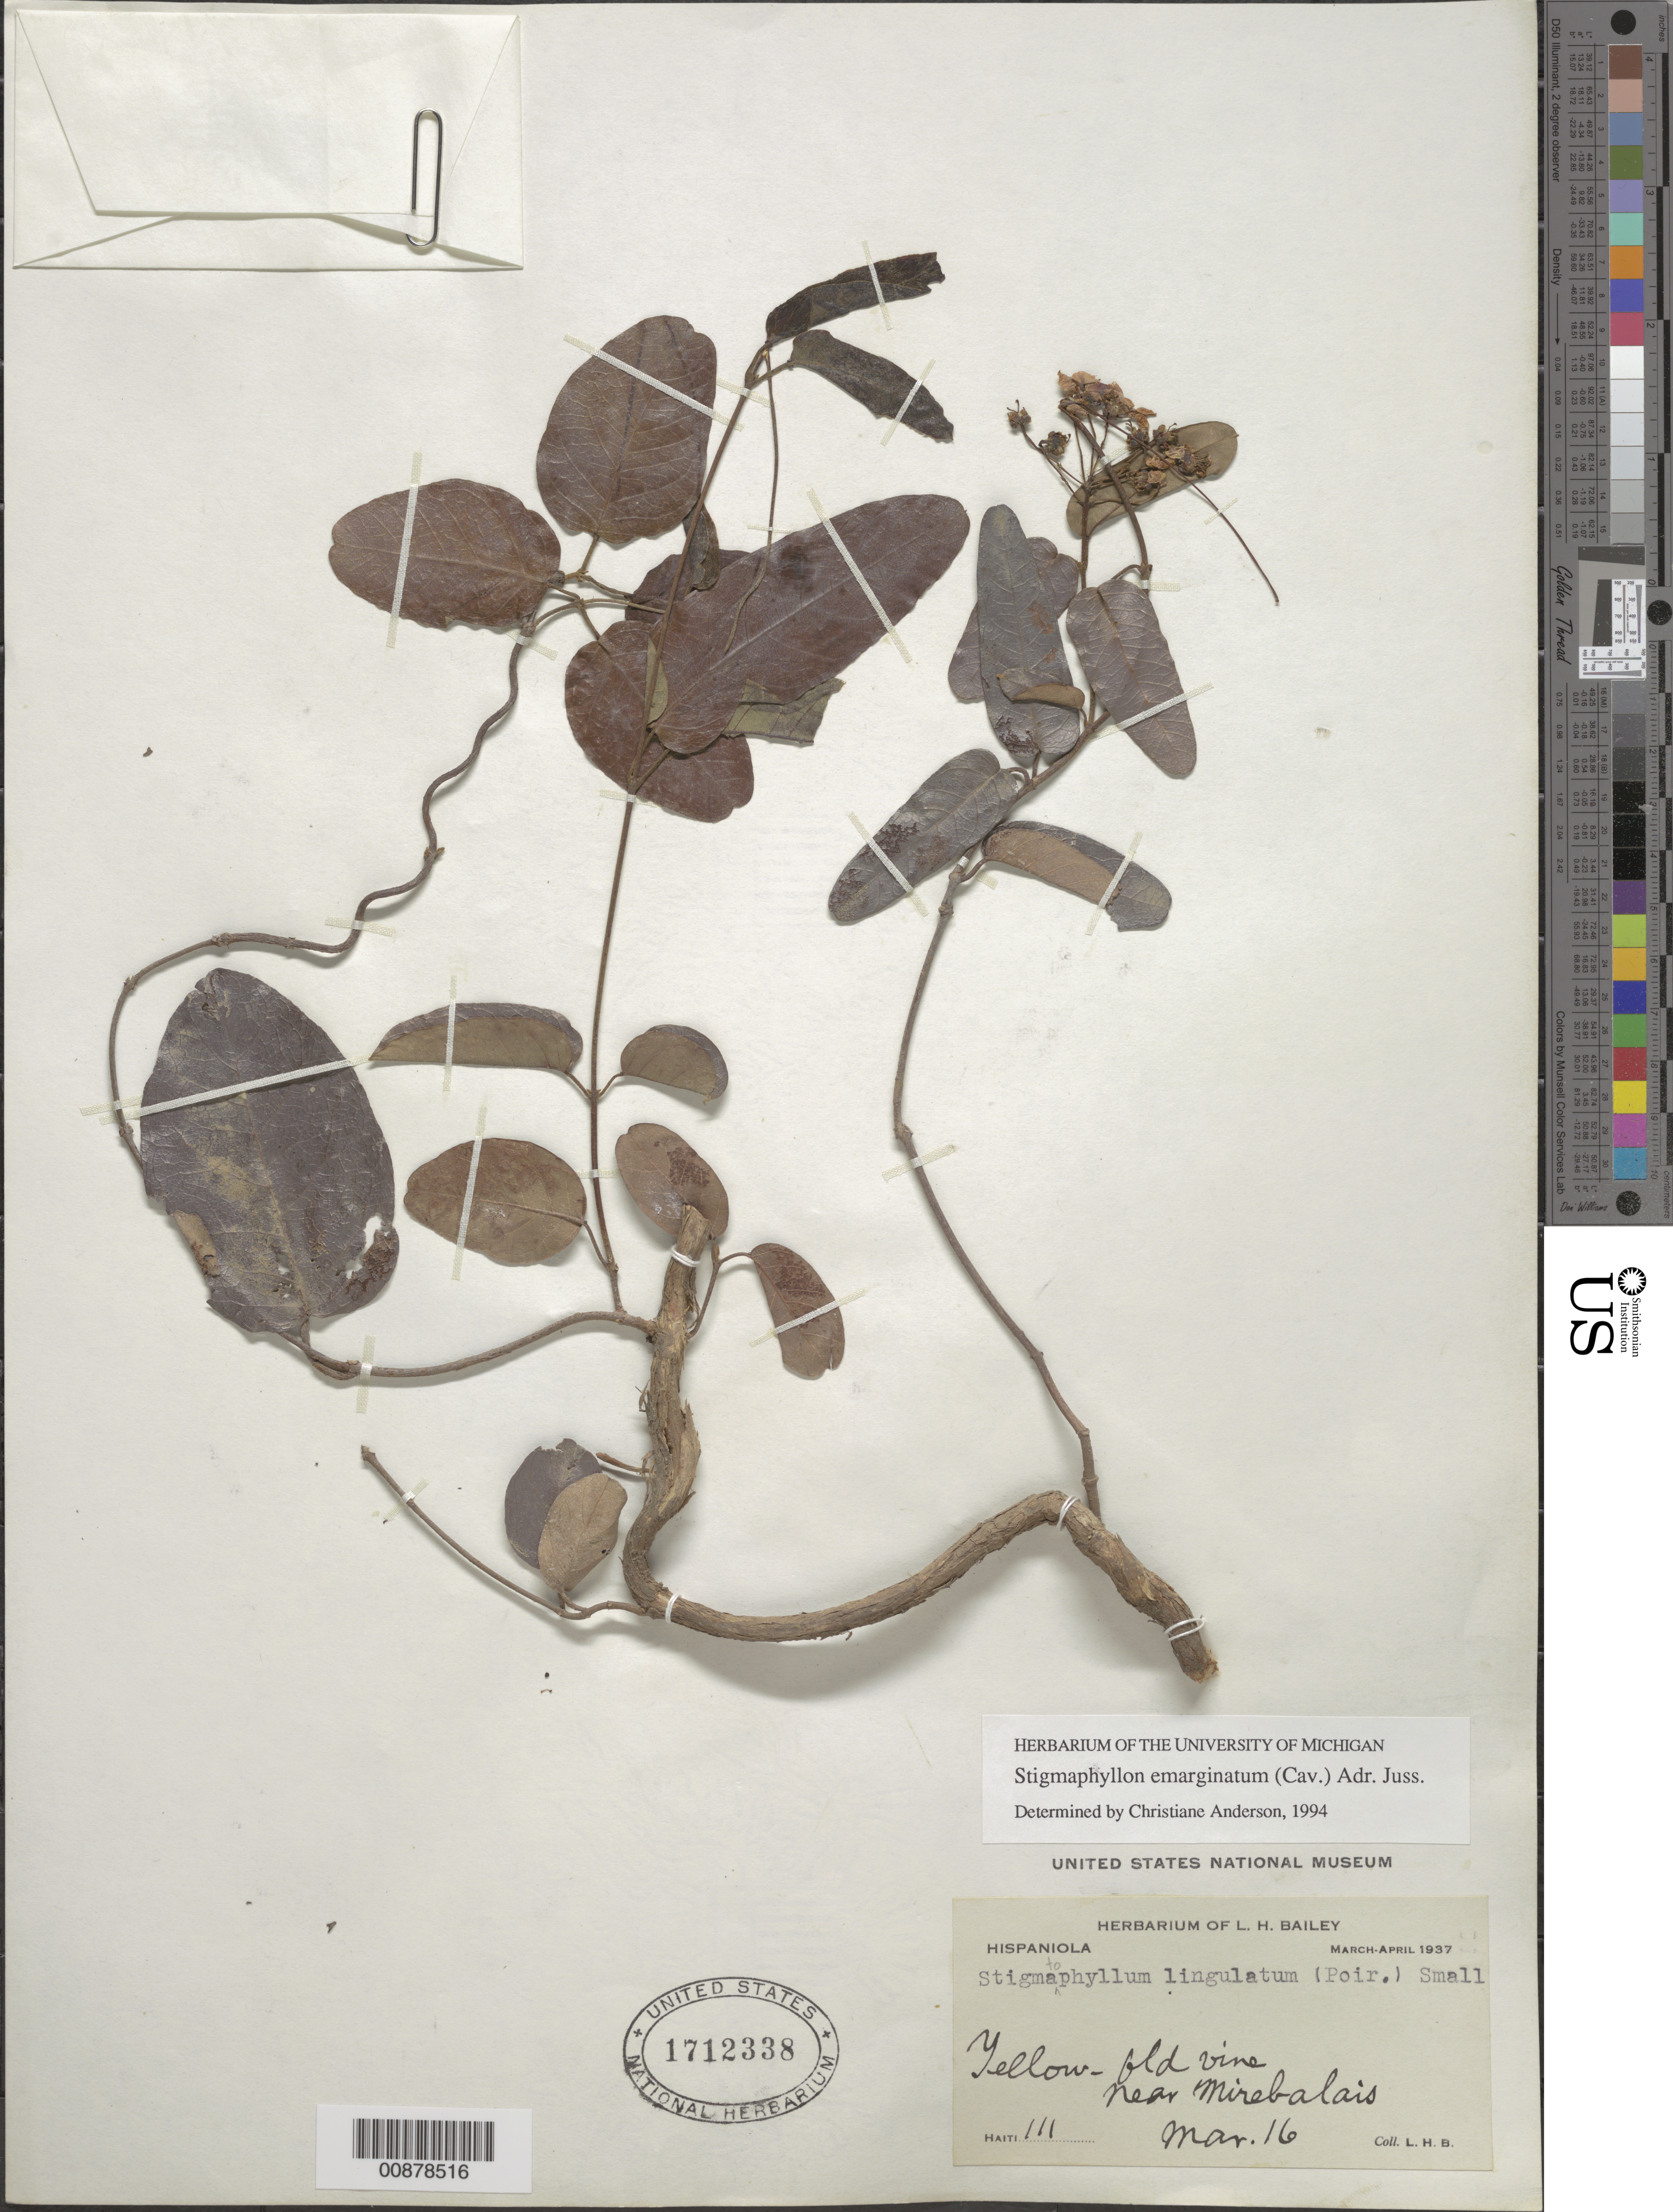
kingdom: Plantae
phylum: Tracheophyta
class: Magnoliopsida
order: Malpighiales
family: Malpighiaceae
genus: Stigmaphyllon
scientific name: Stigmaphyllon emarginatum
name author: (Cav.) A. Juss.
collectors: L. H. Bailey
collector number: Haiti 111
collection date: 1937-03-16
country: Haiti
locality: Hispaniola. Near Mirebalais.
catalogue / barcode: US 1712338